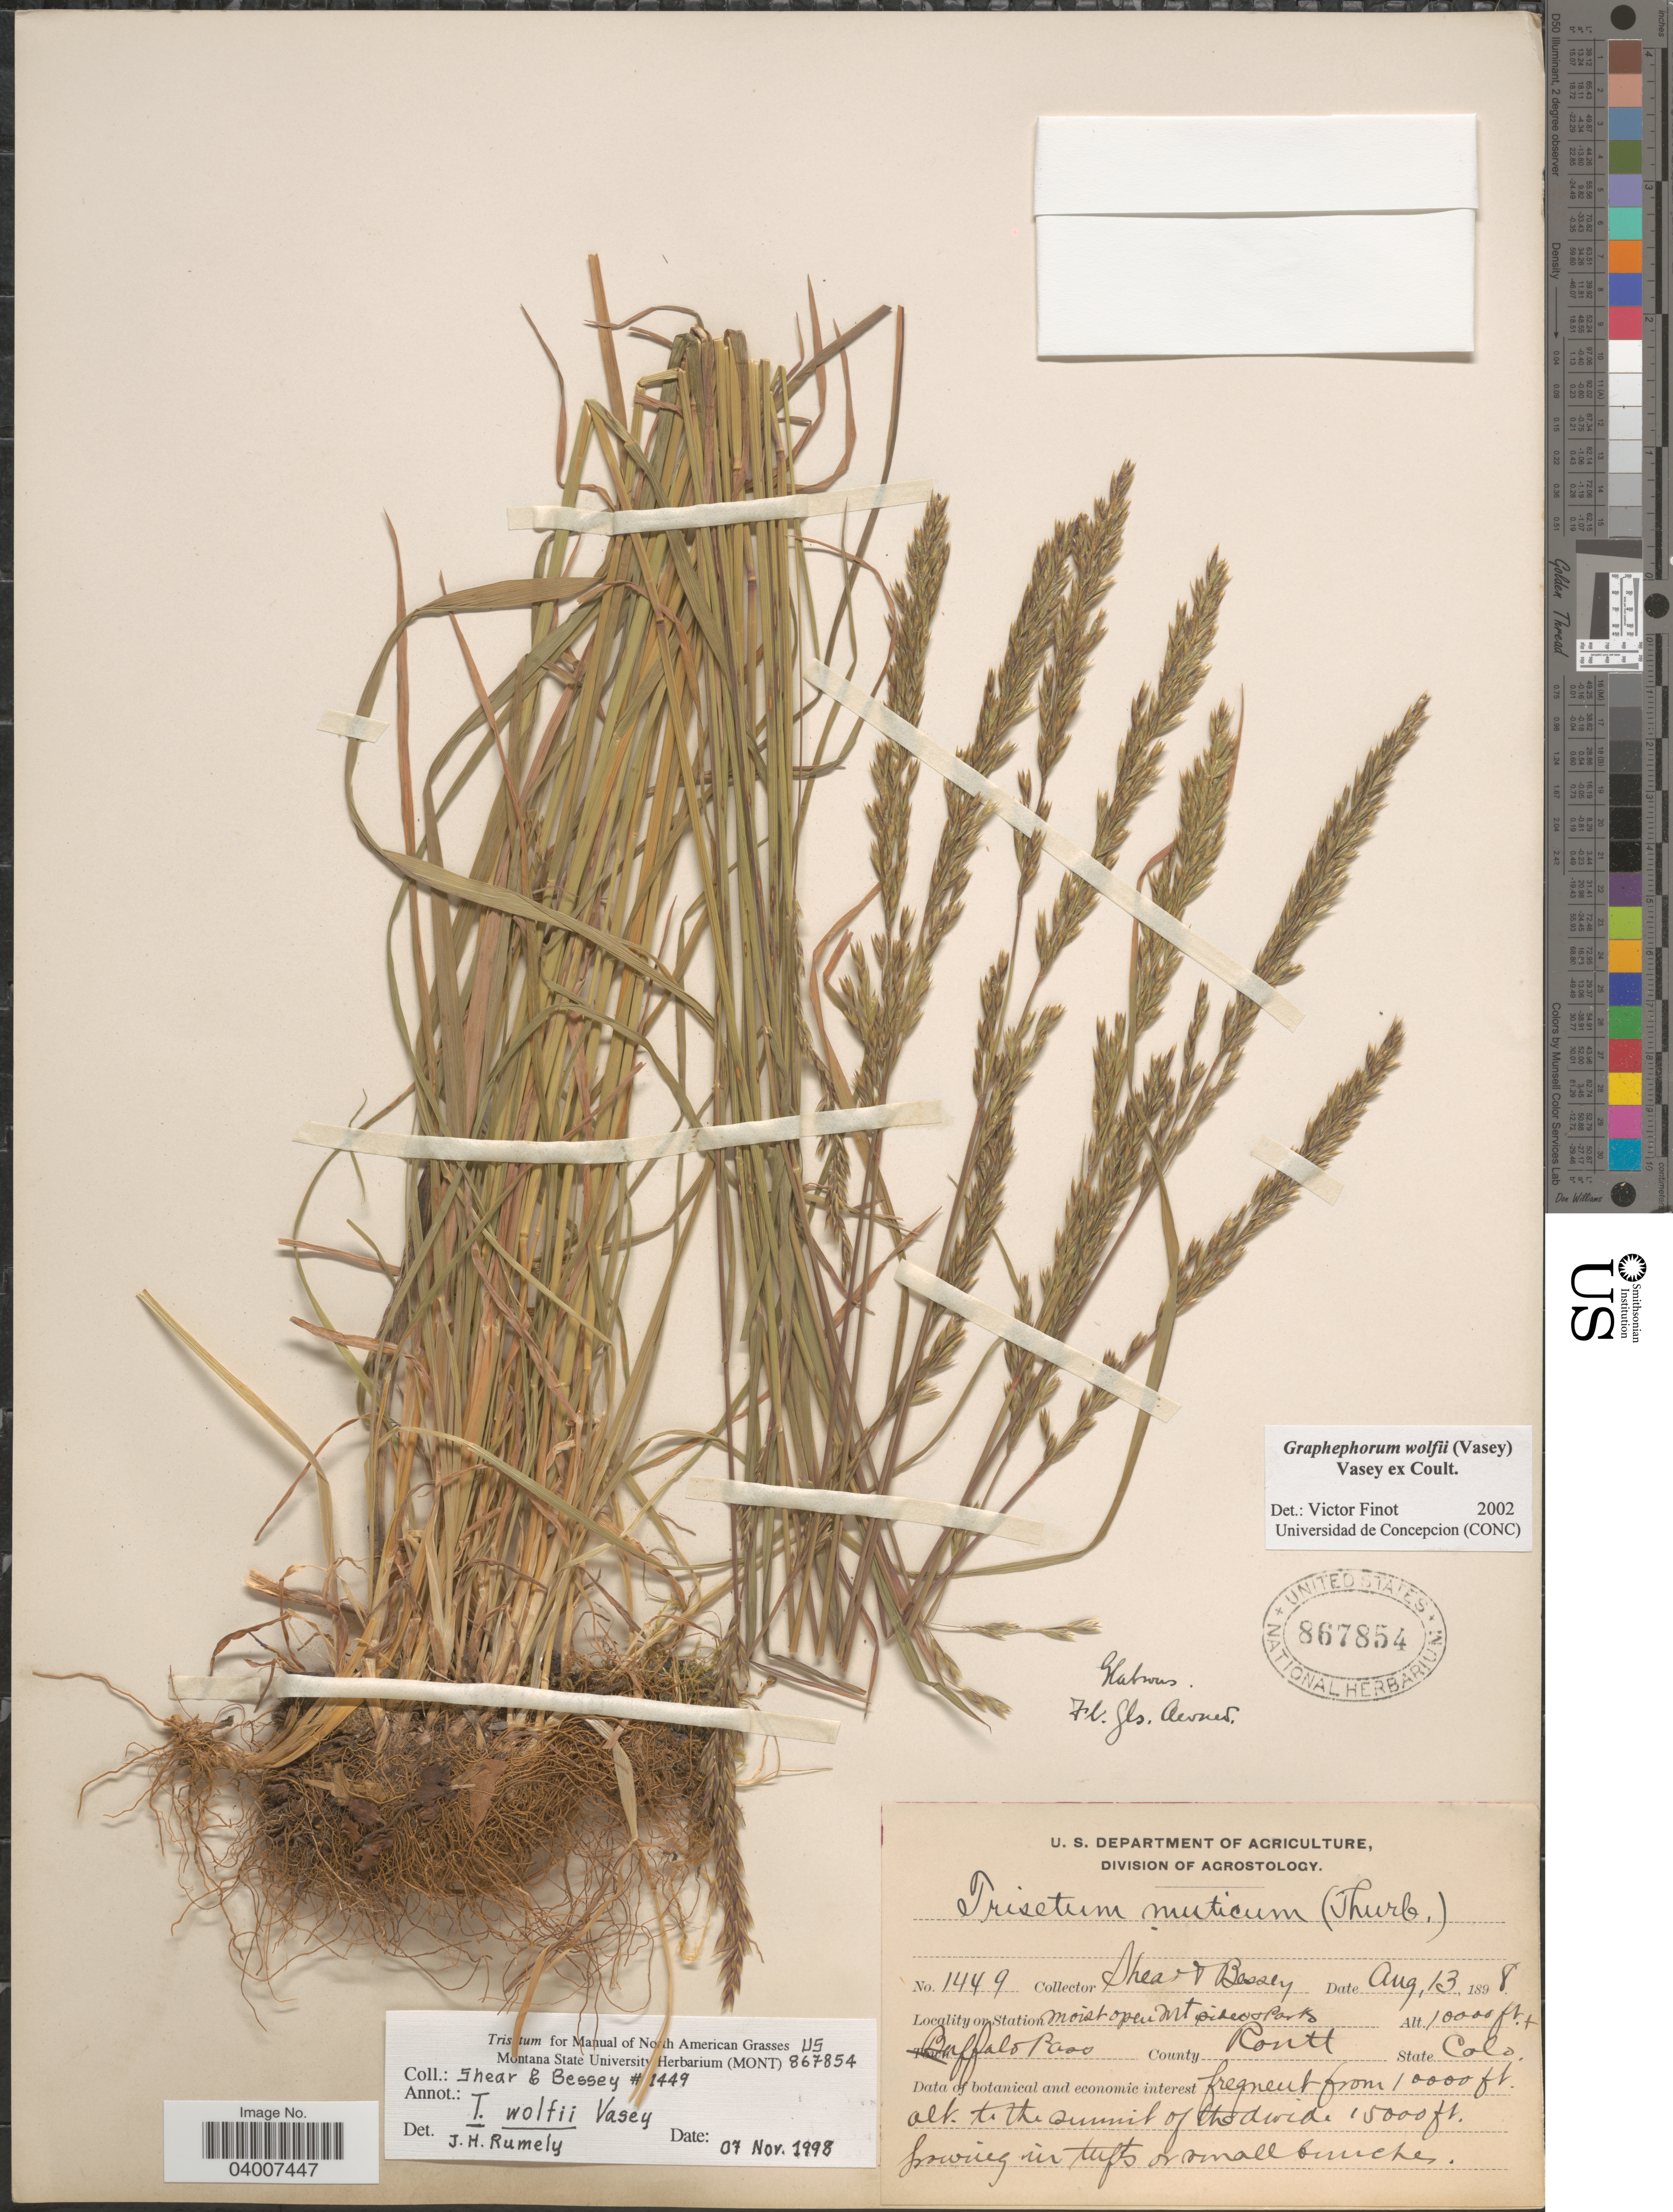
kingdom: Plantae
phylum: Tracheophyta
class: Liliopsida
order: Poales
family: Poaceae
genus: Graphephorum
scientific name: Graphephorum wolfii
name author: (E. Fourn.) Vasey ex Coult.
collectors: -- Shear & -. Bessey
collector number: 1449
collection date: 1898-08-13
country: United States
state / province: Colorado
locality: Moist open Mt Sides and Parks. Buffalo Pass. County Routt.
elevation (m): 3048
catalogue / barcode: US 867854